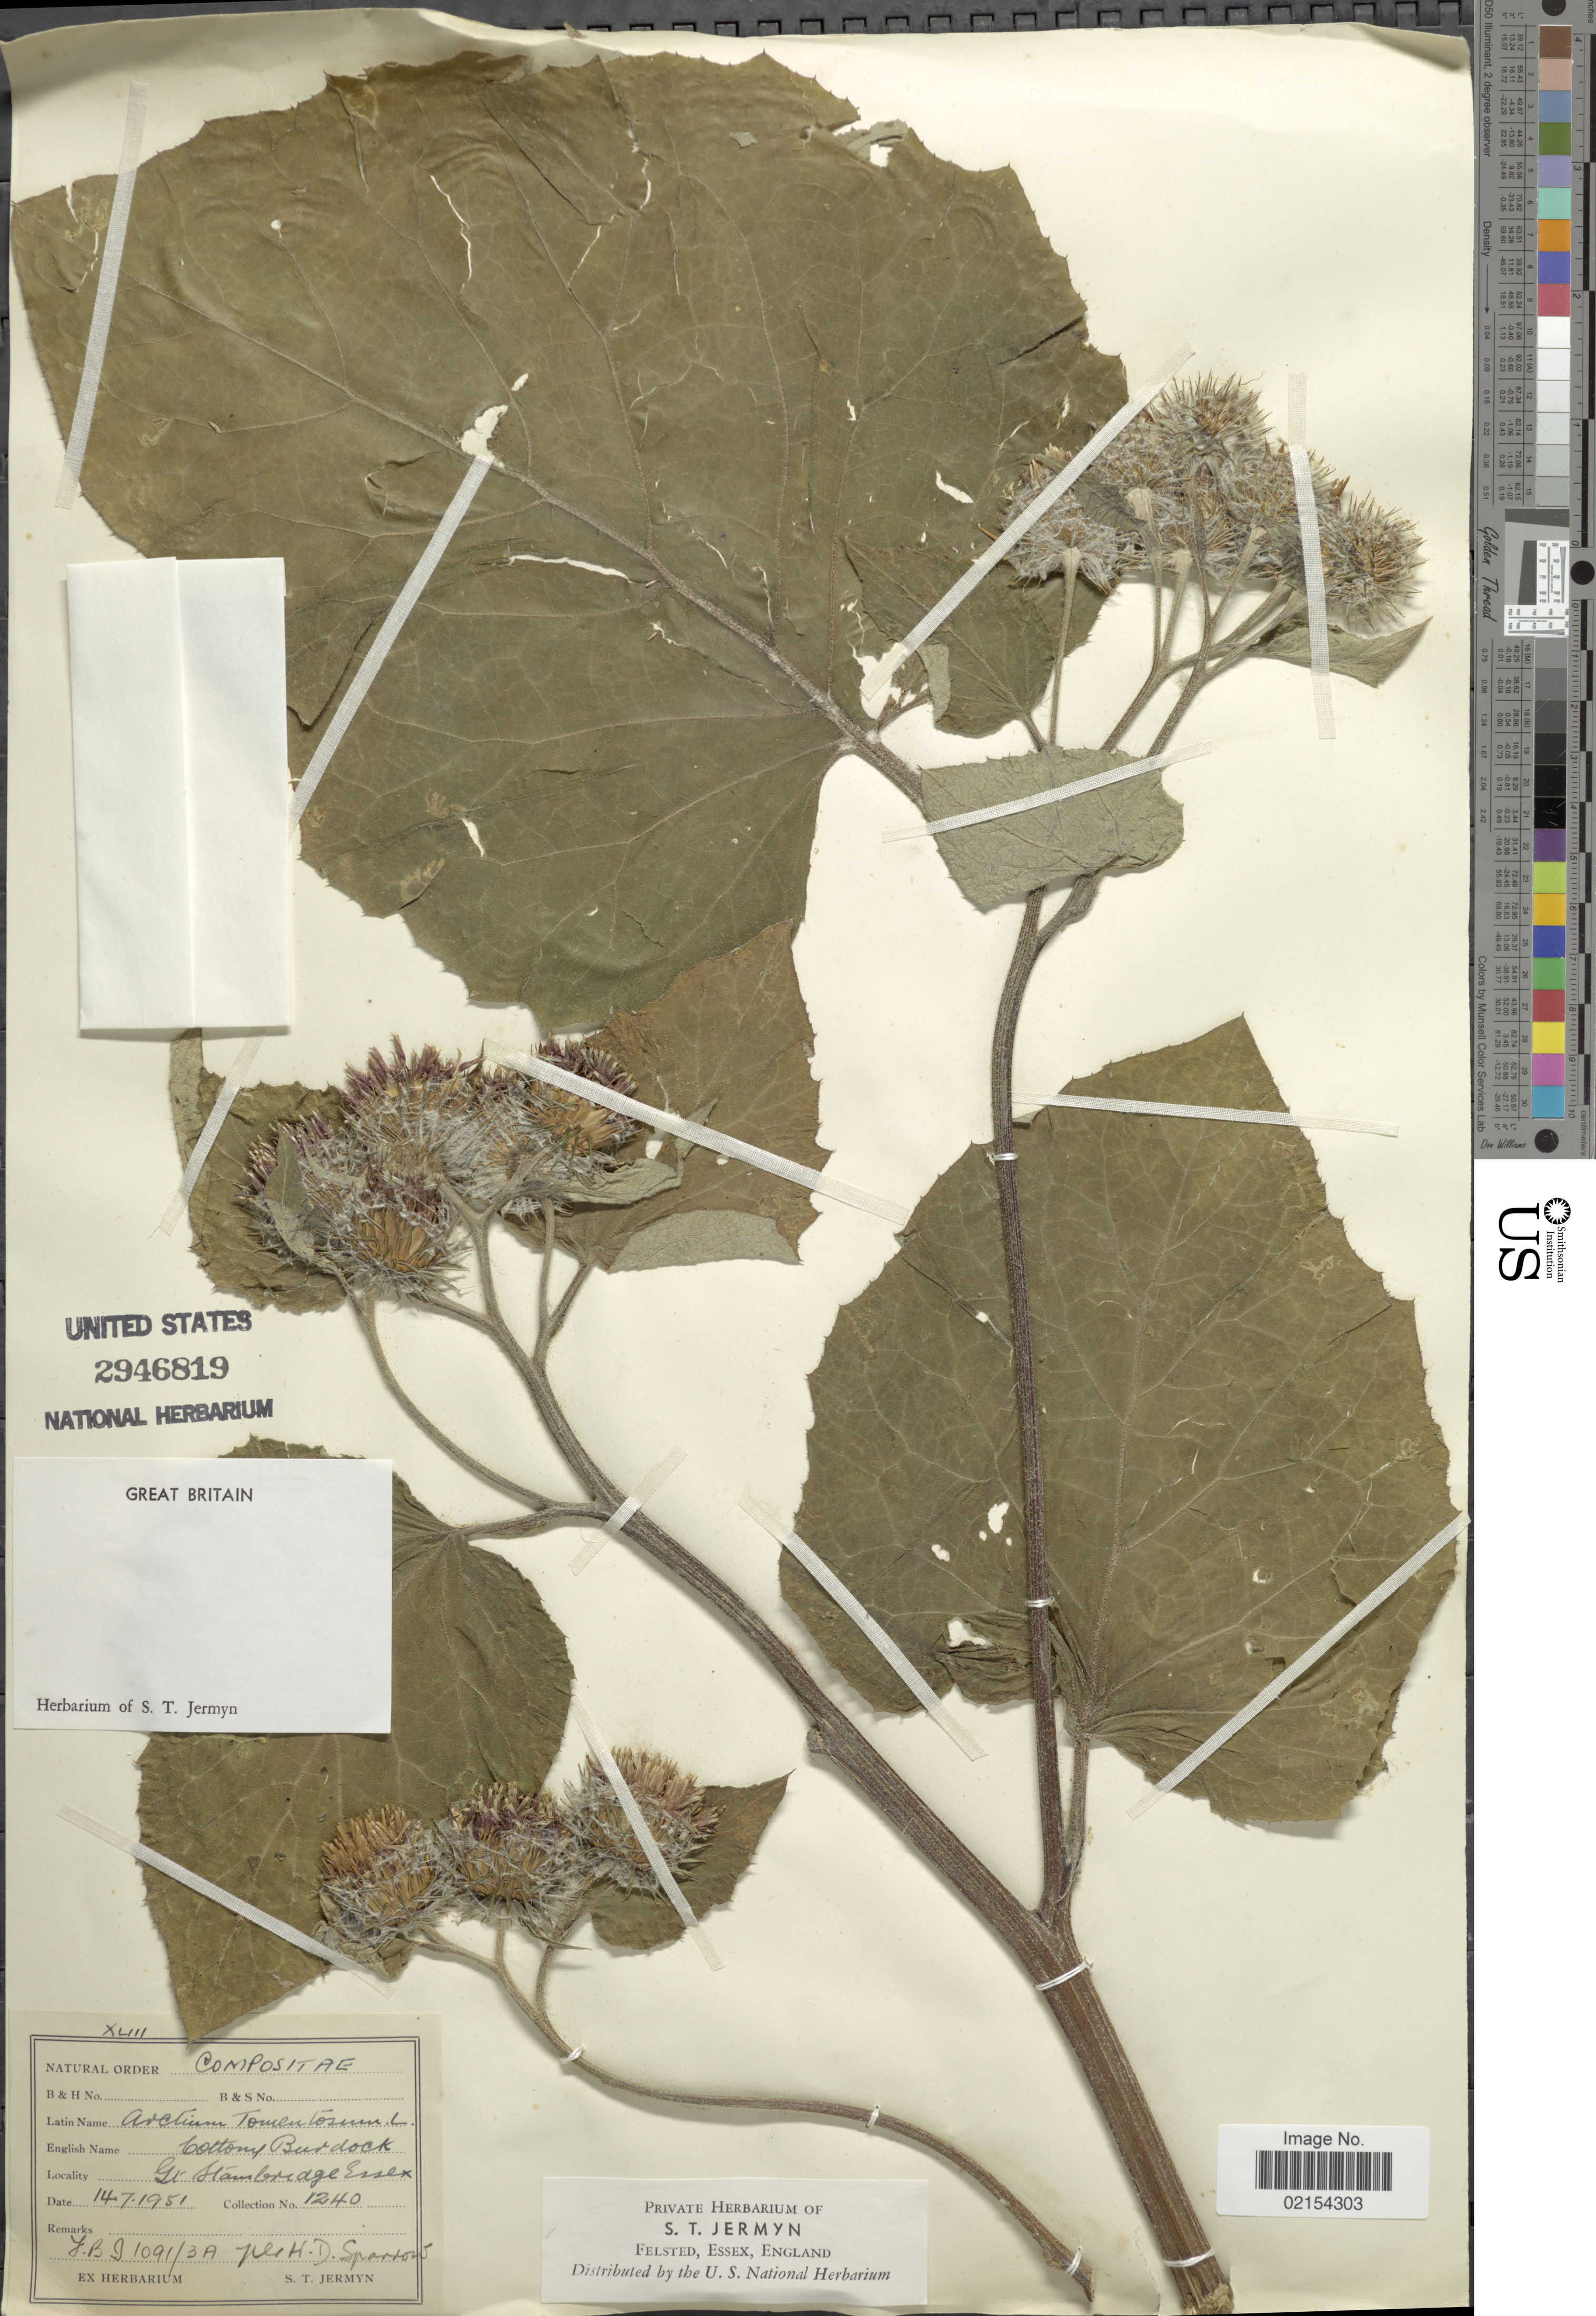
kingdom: Plantae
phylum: Tracheophyta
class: Magnoliopsida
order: Asterales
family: Asteraceae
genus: Arctium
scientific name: Arctium tomentosum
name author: Mill.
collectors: H. Sparrow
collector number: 1240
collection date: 1951-07-14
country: United Kingdom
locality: Great Britain. Bottoms Burdock Gt. Hambridge Essex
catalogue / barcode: US 2946819